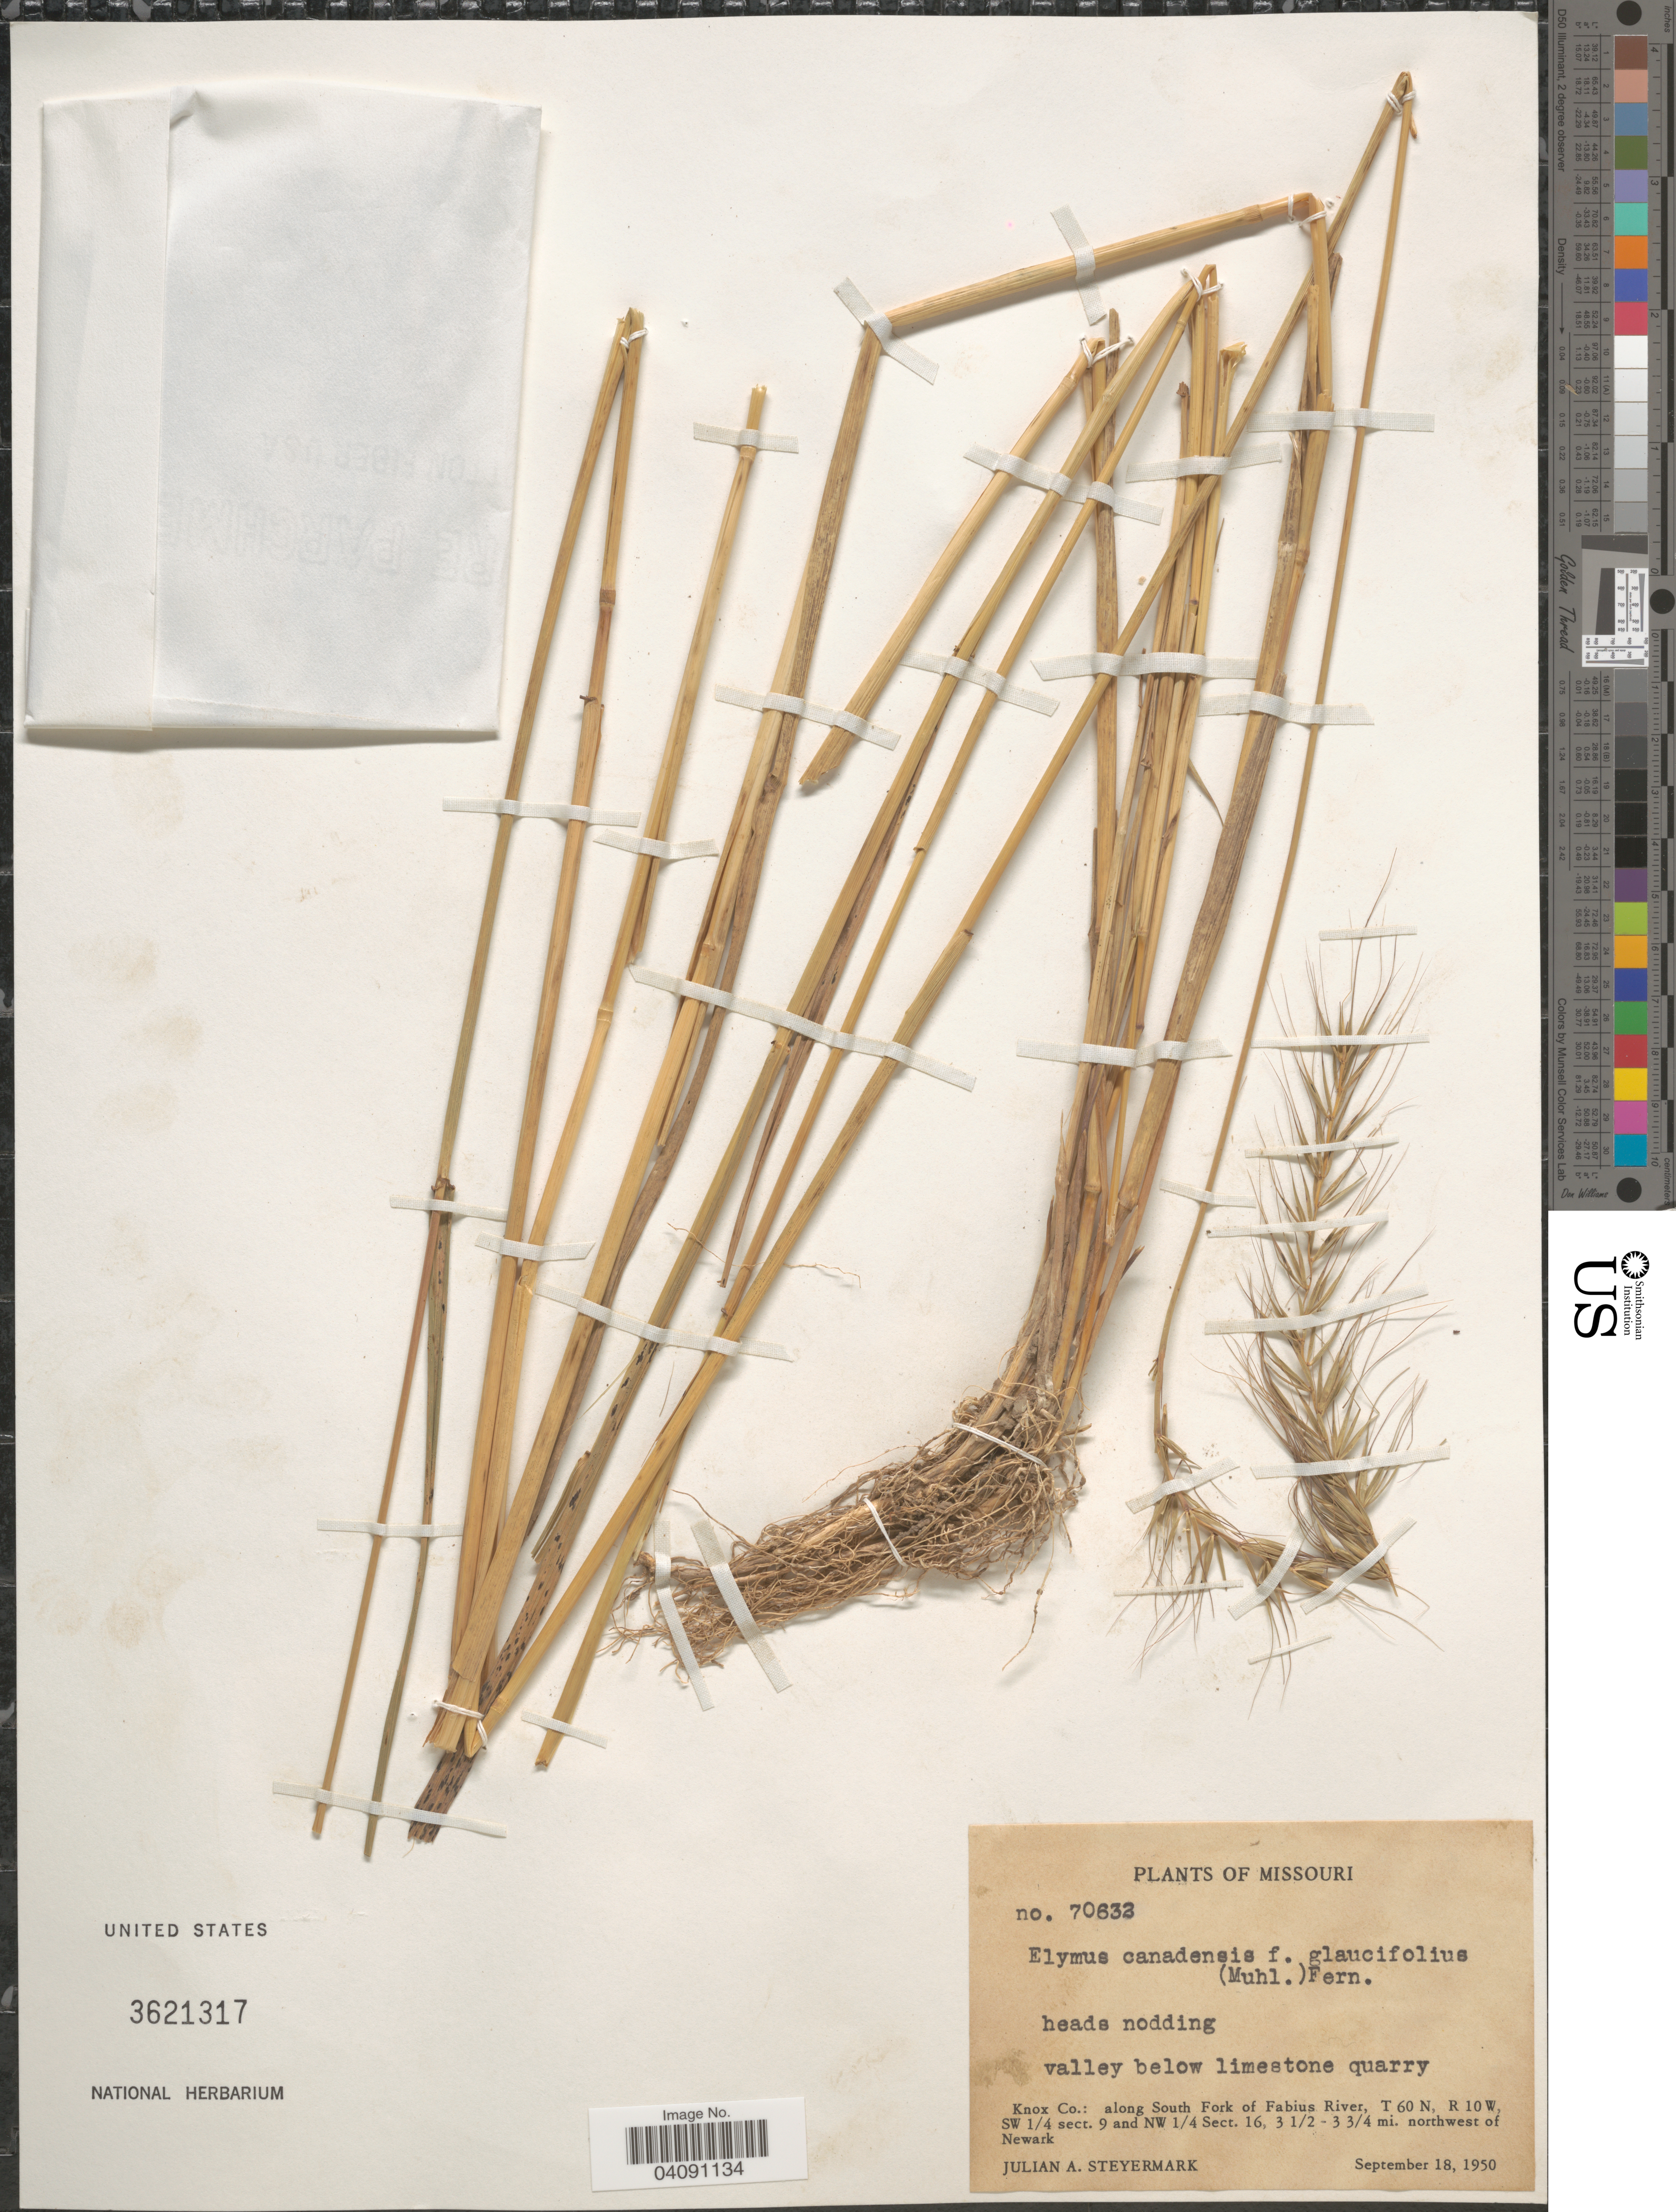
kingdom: Plantae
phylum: Tracheophyta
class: Liliopsida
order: Poales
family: Poaceae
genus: Elymus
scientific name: Elymus canadensis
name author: L.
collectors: J. Steyermark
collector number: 70632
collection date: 1950-09-18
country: United States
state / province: Missouri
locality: Knox Co.: along South Fork of Fabius River, T 60 N, R 10 W, SE ¼ sect. 9 and NW ¼ Sect. 16, 3½- 3¾ mi. northwest of Newark.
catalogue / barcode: US 3621317